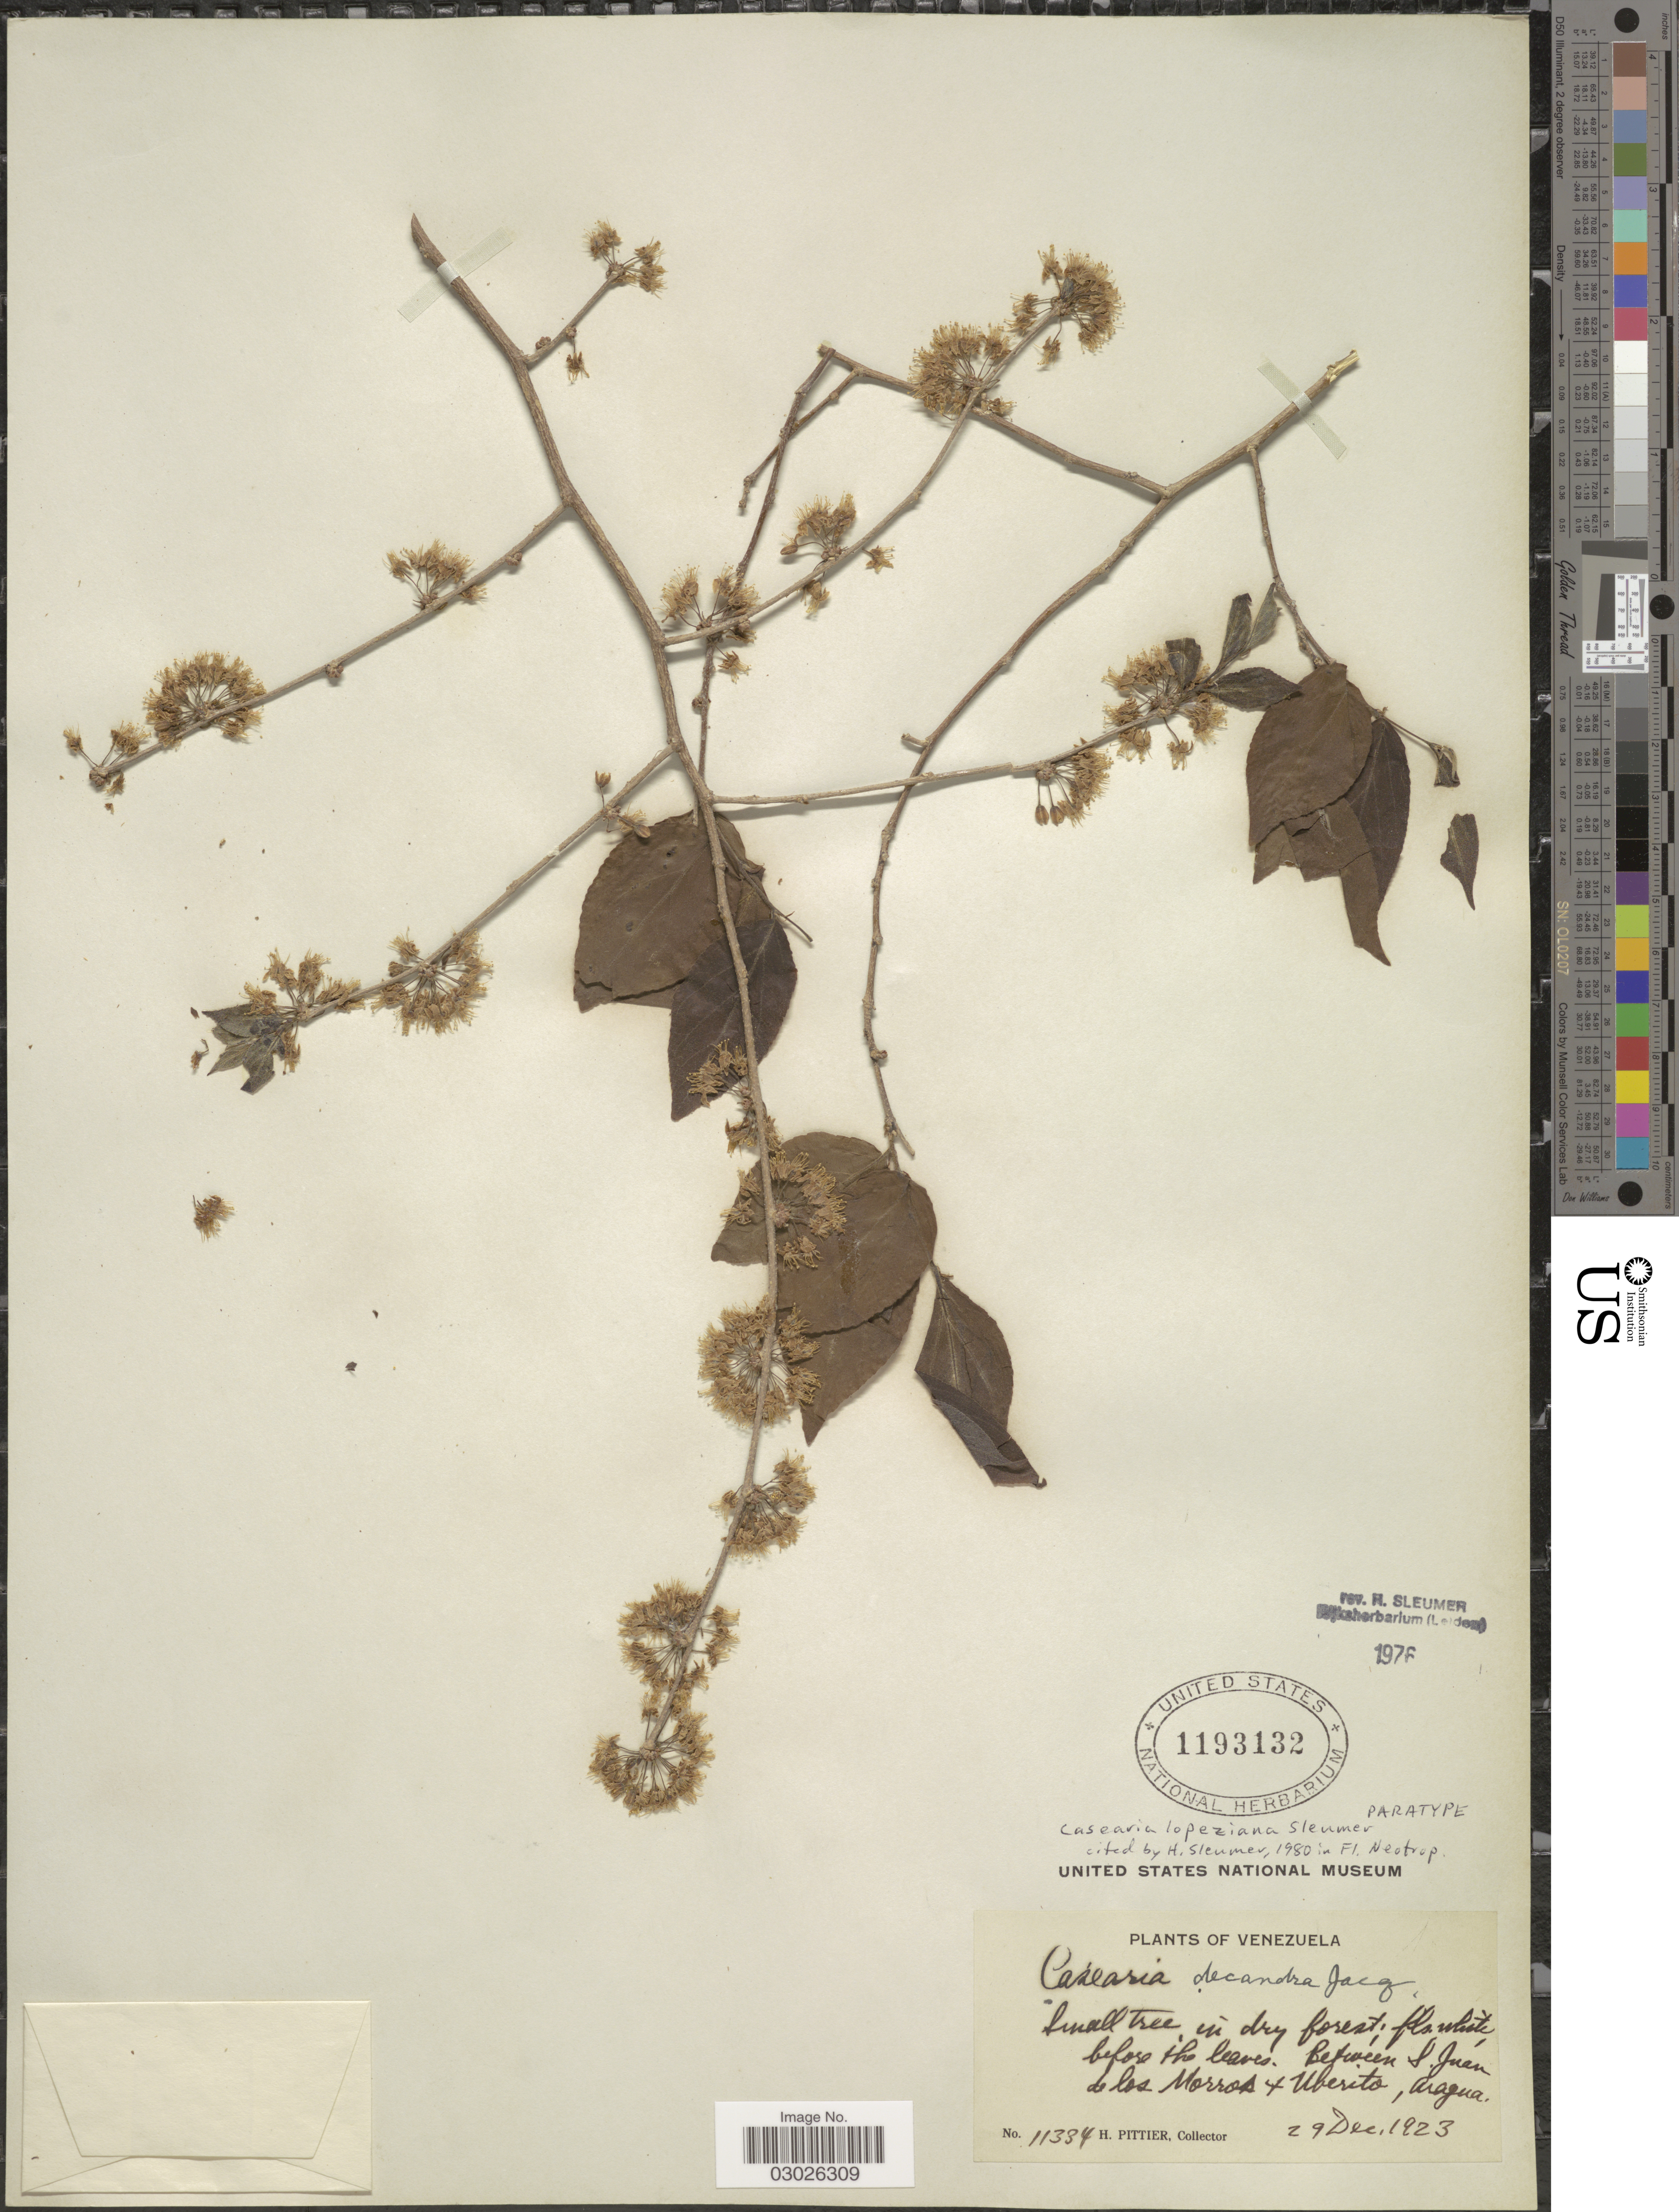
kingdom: Plantae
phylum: Tracheophyta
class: Magnoliopsida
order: Malpighiales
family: Salicaceae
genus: Casearia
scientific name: Casearia lopeziana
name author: Sleumer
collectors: H. F. Pittier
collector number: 11334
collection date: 1923-12-29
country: Venezuela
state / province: Aragua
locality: Between S. Juan de los Morros & Uberito, Aragua.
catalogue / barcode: US 1193132